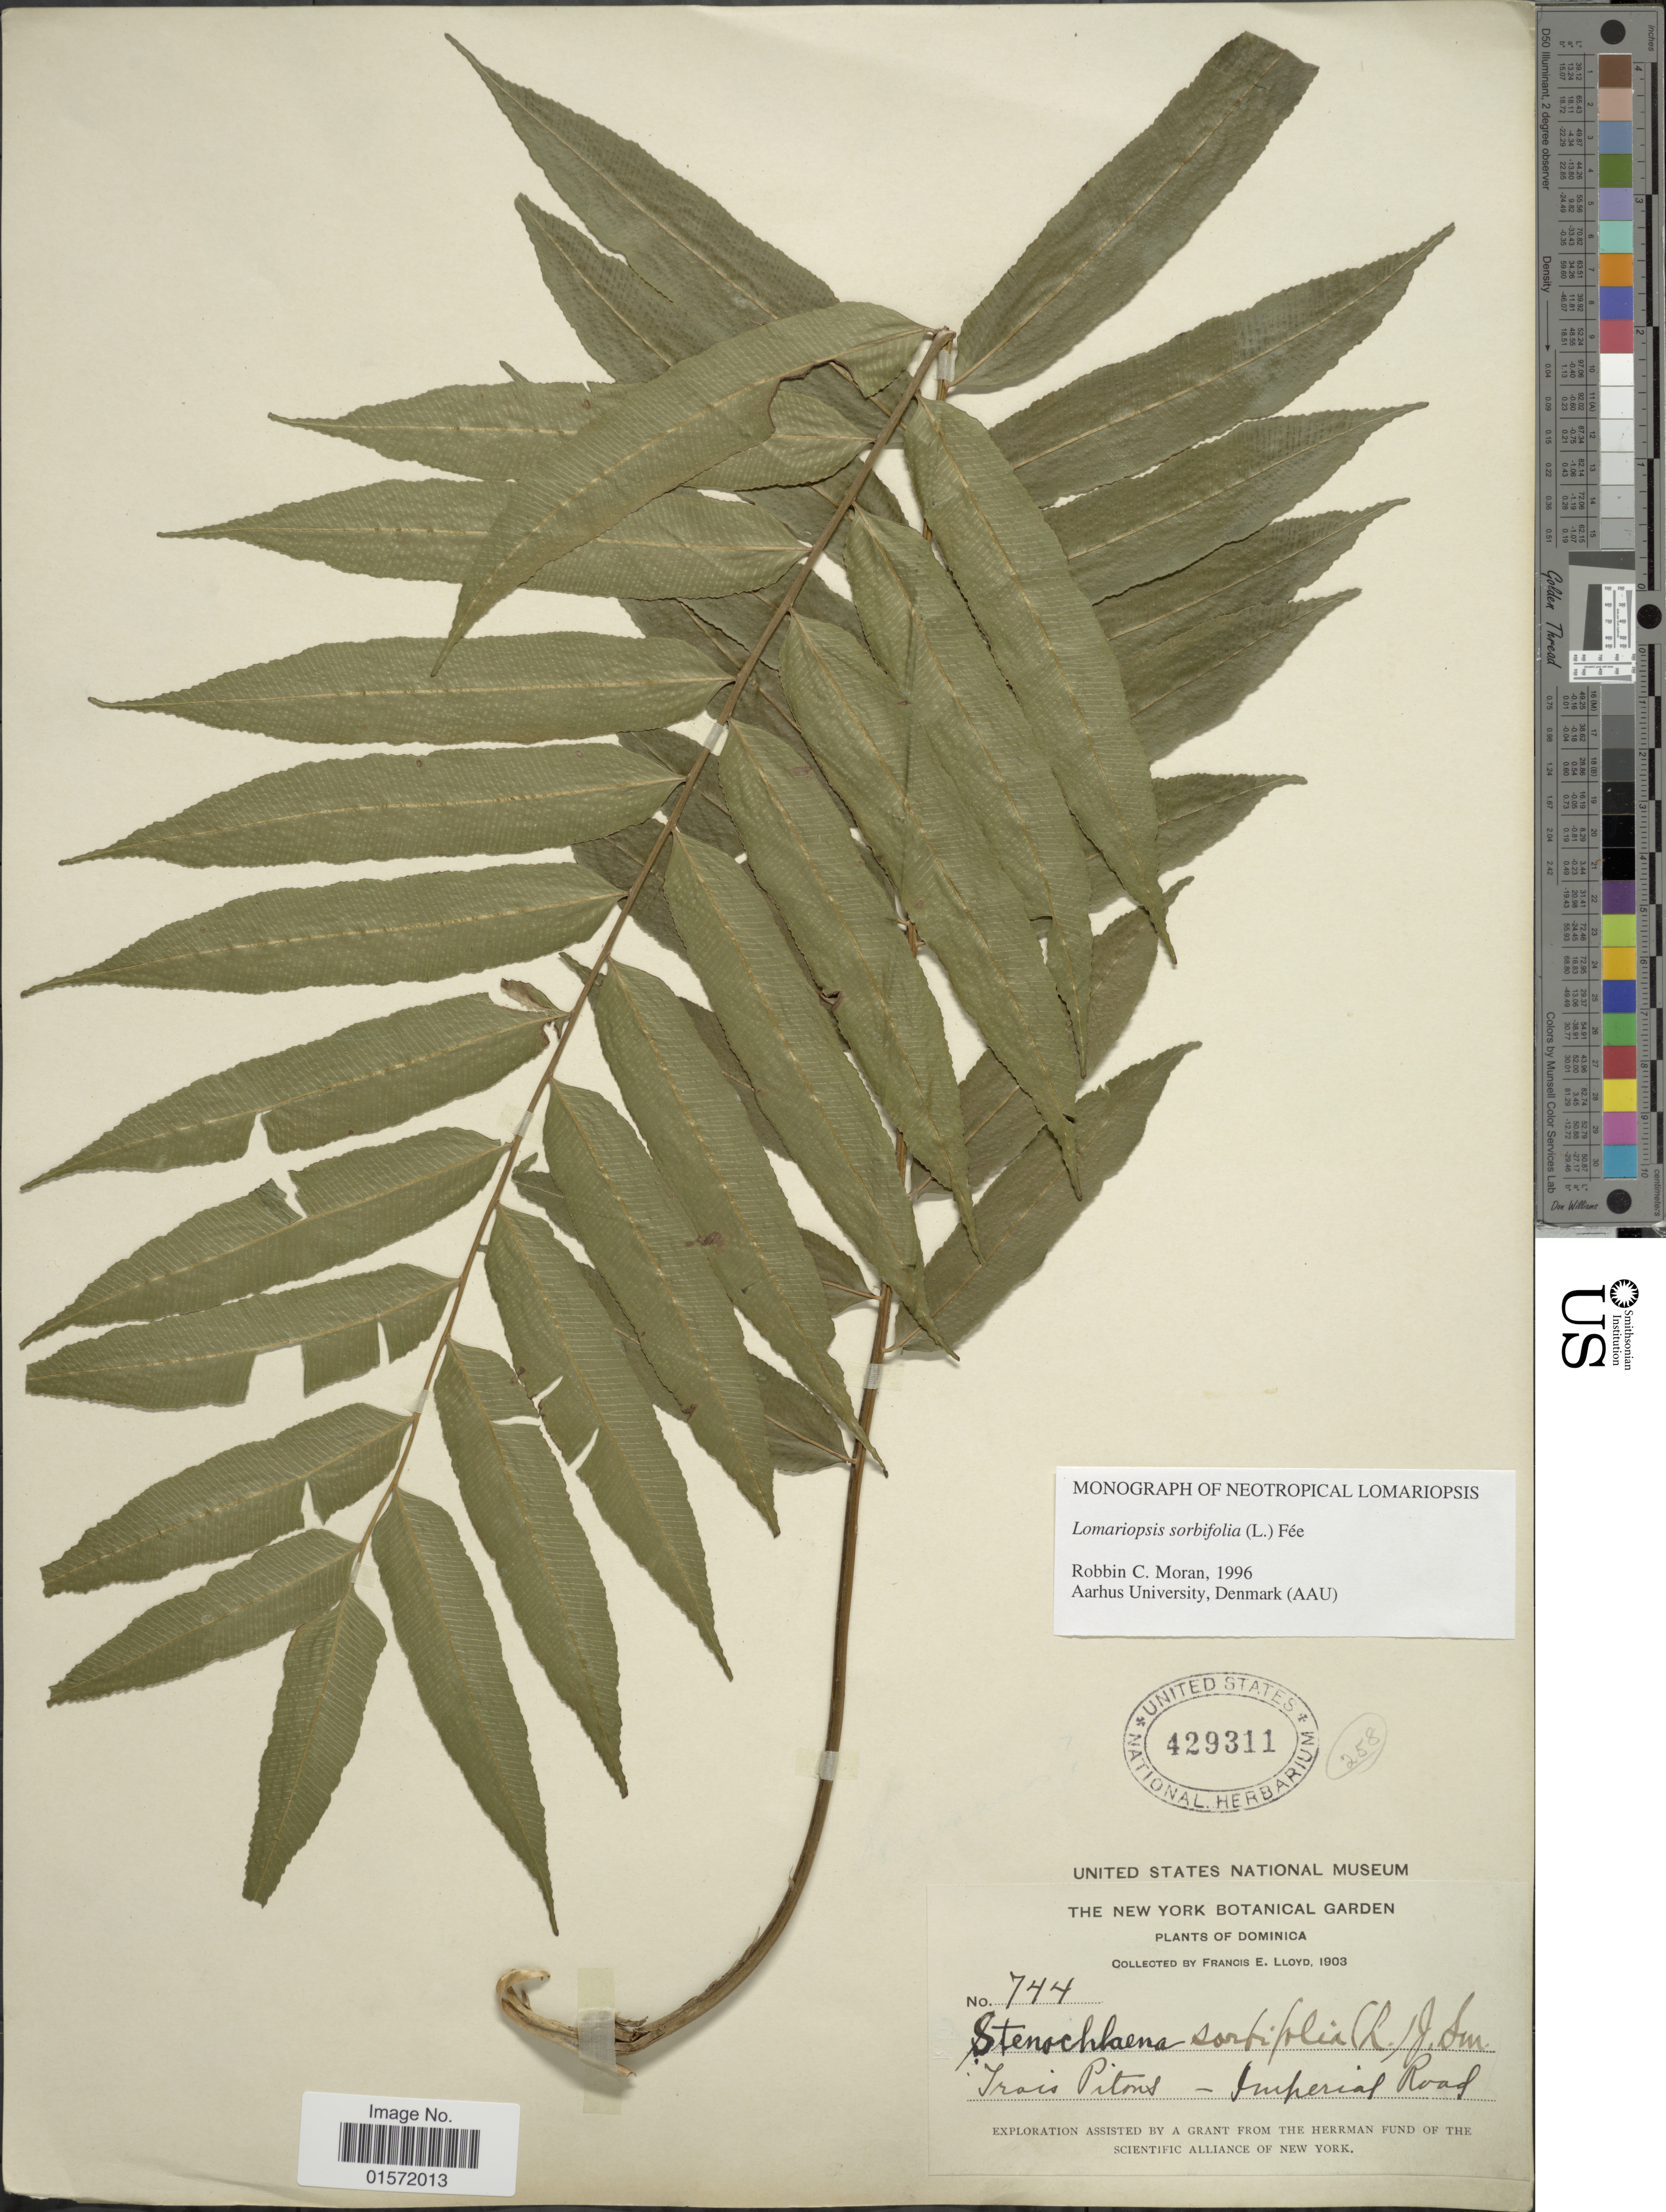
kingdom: Plantae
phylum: Tracheophyta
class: Polypodiopsida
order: Polypodiales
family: Lomariopsidaceae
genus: Lomariopsis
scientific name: Lomariopsis sorbifolia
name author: (L.) Fée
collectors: Lloyd, C. E.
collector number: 744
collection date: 1903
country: Dominica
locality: Trois Pitons - Imperial Road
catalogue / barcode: US 429311